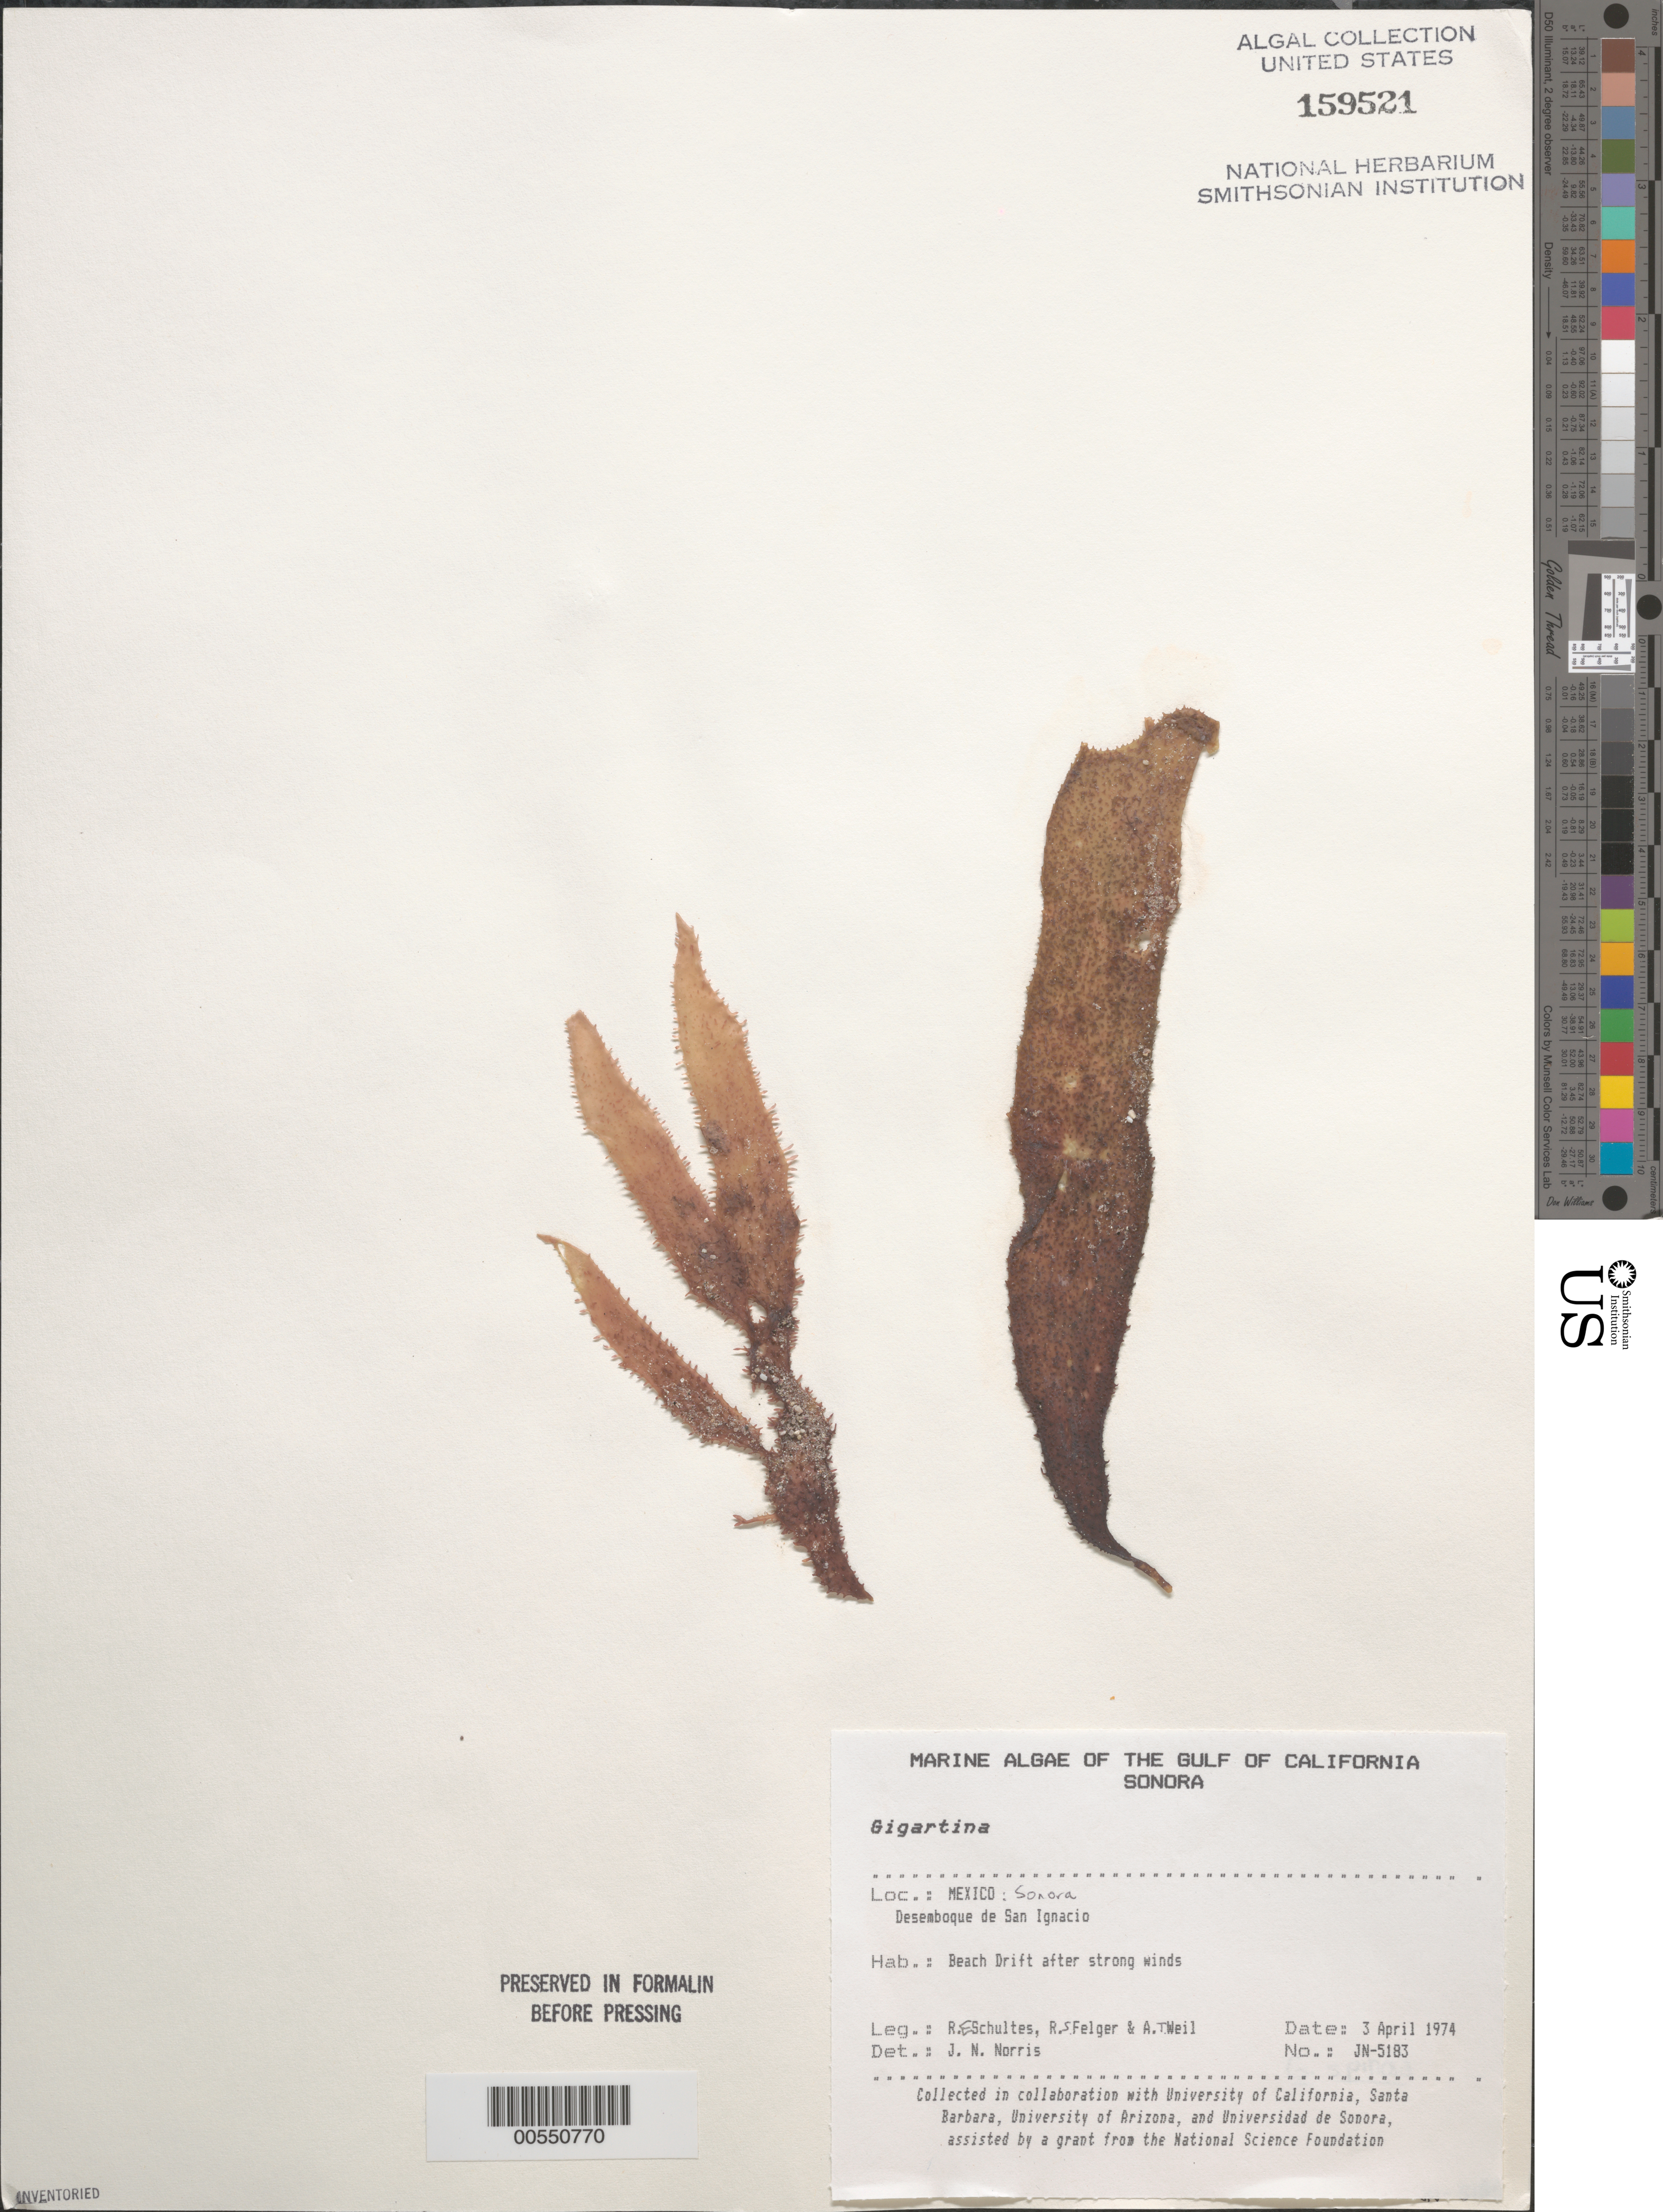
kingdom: Plantae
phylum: Rhodophyta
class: Florideophyceae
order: Gigartinales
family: Gigartinaceae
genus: Gigartina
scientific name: Gigartina sp.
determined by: Norris, James N.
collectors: R. E. Schultes, R. S. Felger & A. T. Weil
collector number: JN-5183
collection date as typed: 03 Apr 1974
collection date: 1974-04-03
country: Mexico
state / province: Sonora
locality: Desemboque de San Ignacio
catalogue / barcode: US 159521